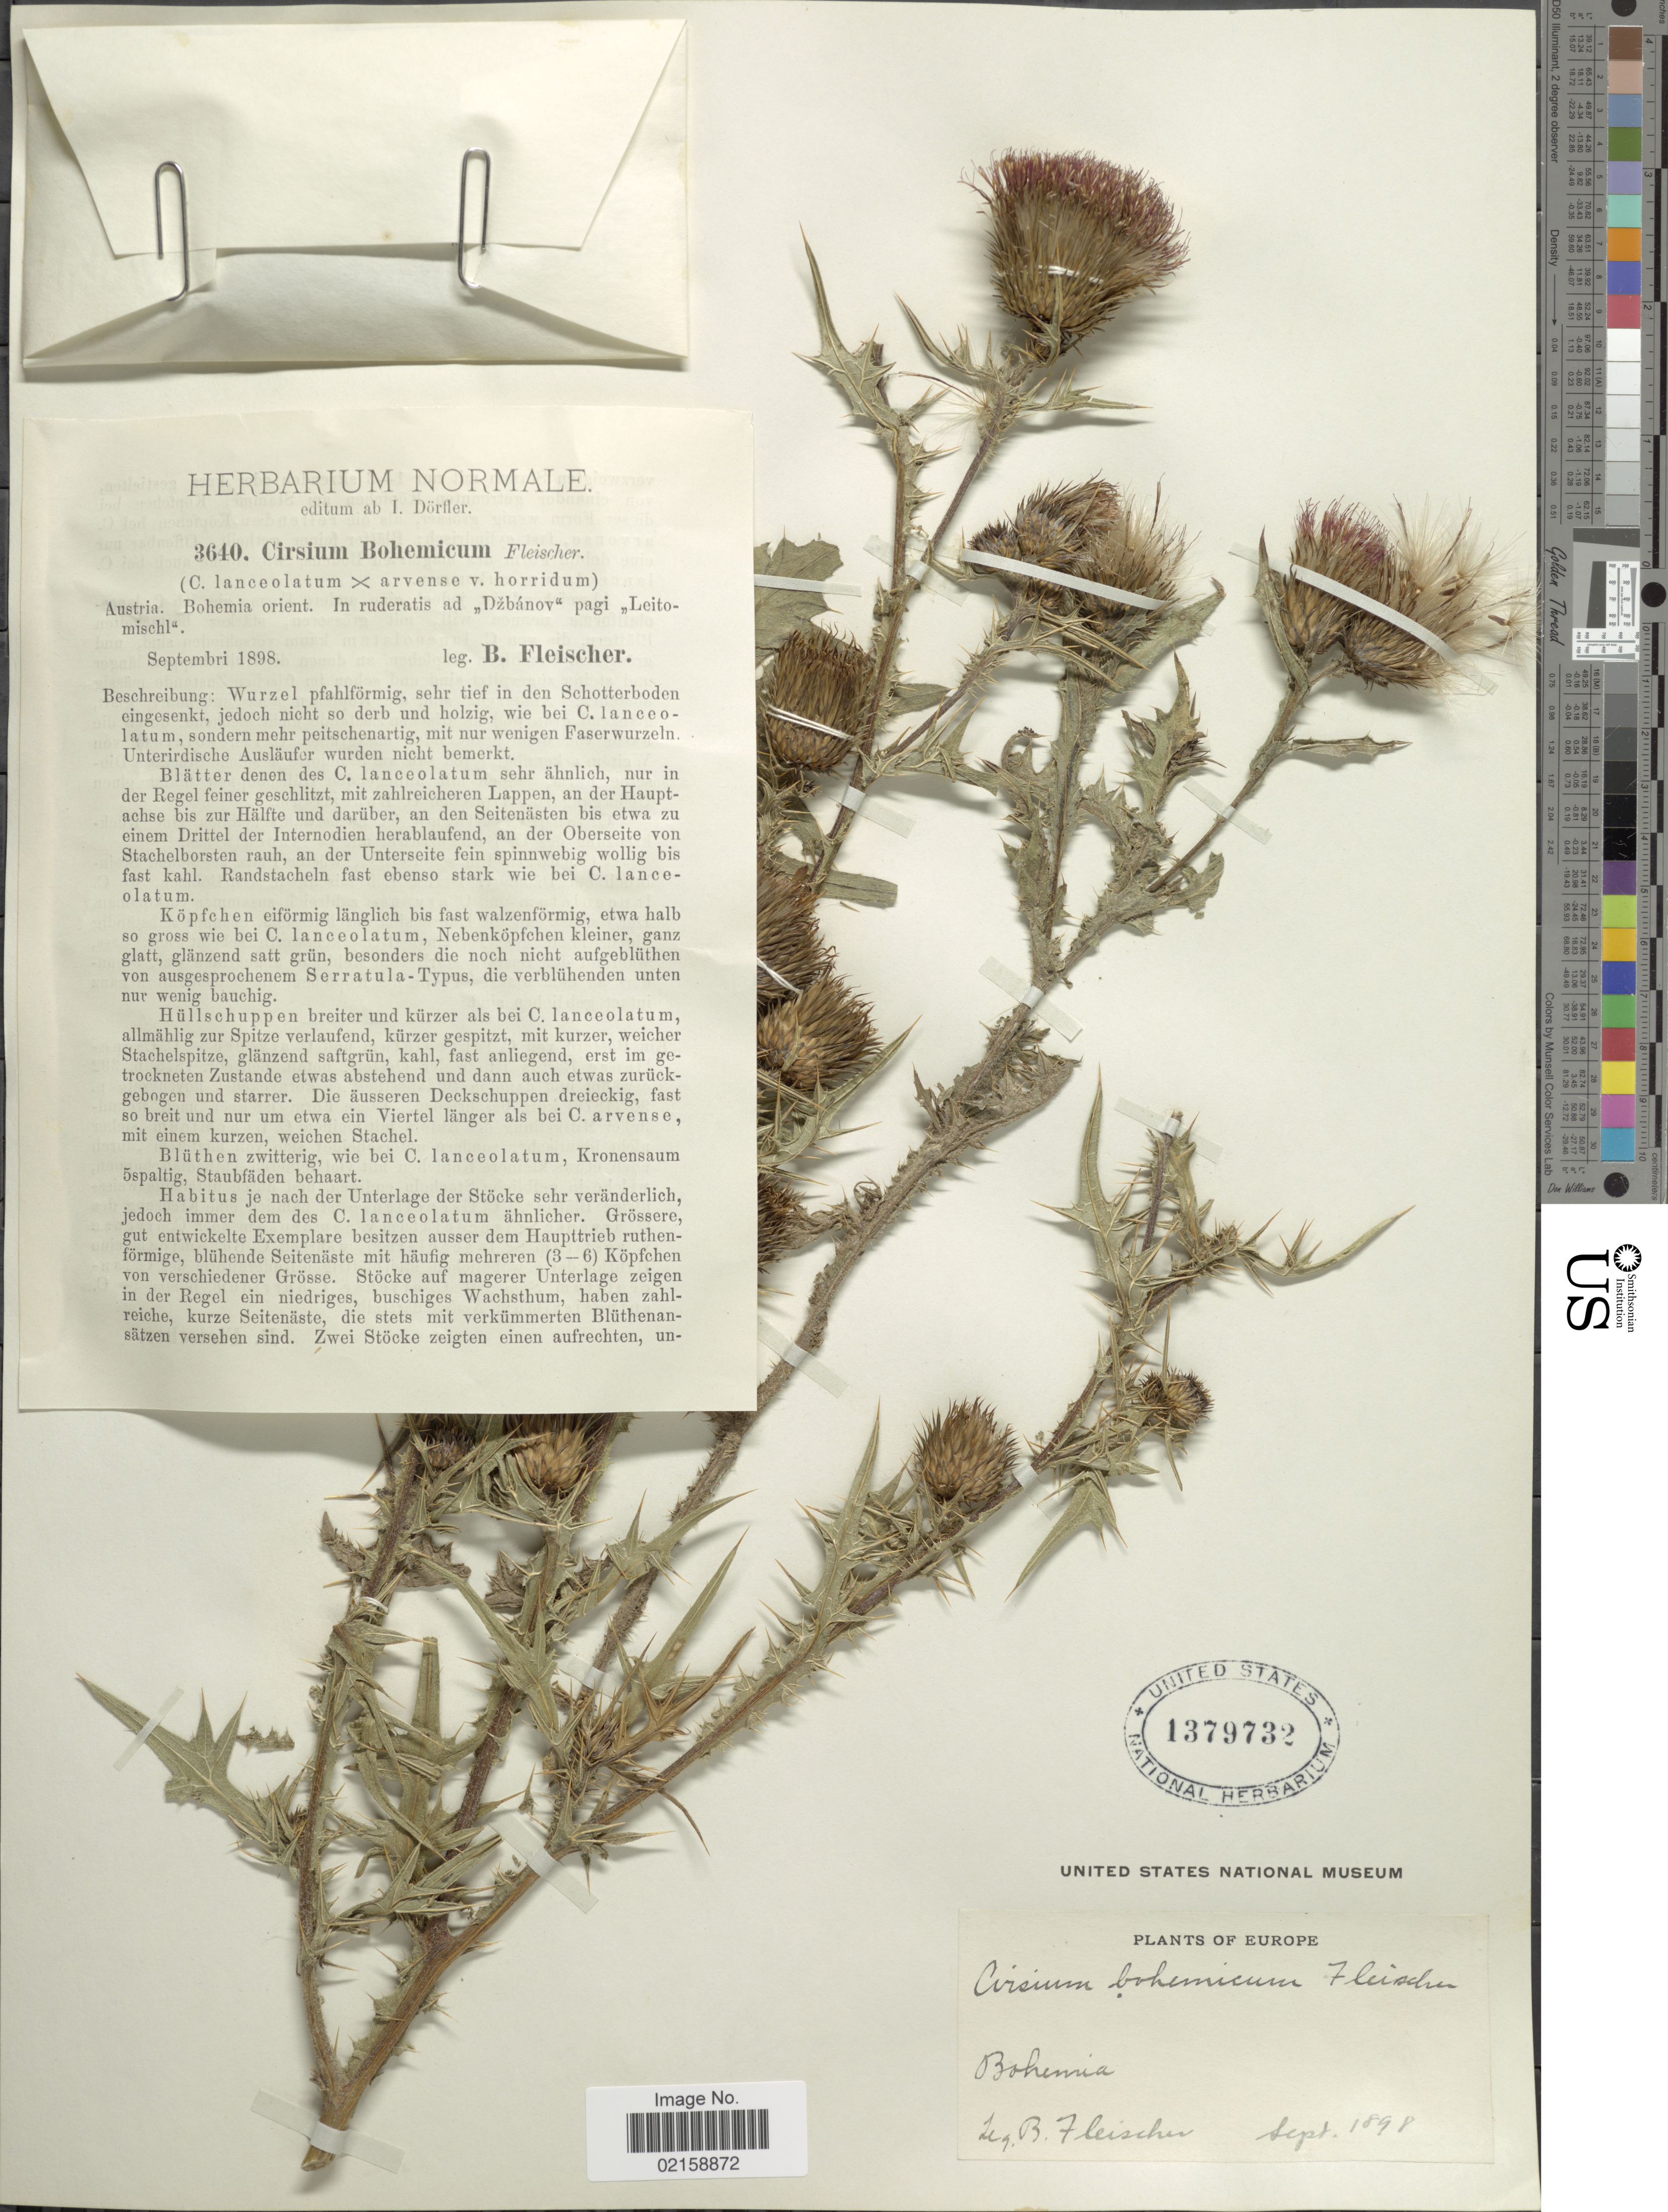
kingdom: Plantae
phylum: Tracheophyta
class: Magnoliopsida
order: Asterales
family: Asteraceae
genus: Cirsium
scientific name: Cirsium bohemicum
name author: Fleischer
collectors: B. Fleischer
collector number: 3640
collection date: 1898-09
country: Austria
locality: Europe, Austria, Bohemia orient. in ruderatis ad "Dzbanov"pagi, "Leitomischl".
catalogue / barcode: US 1379732